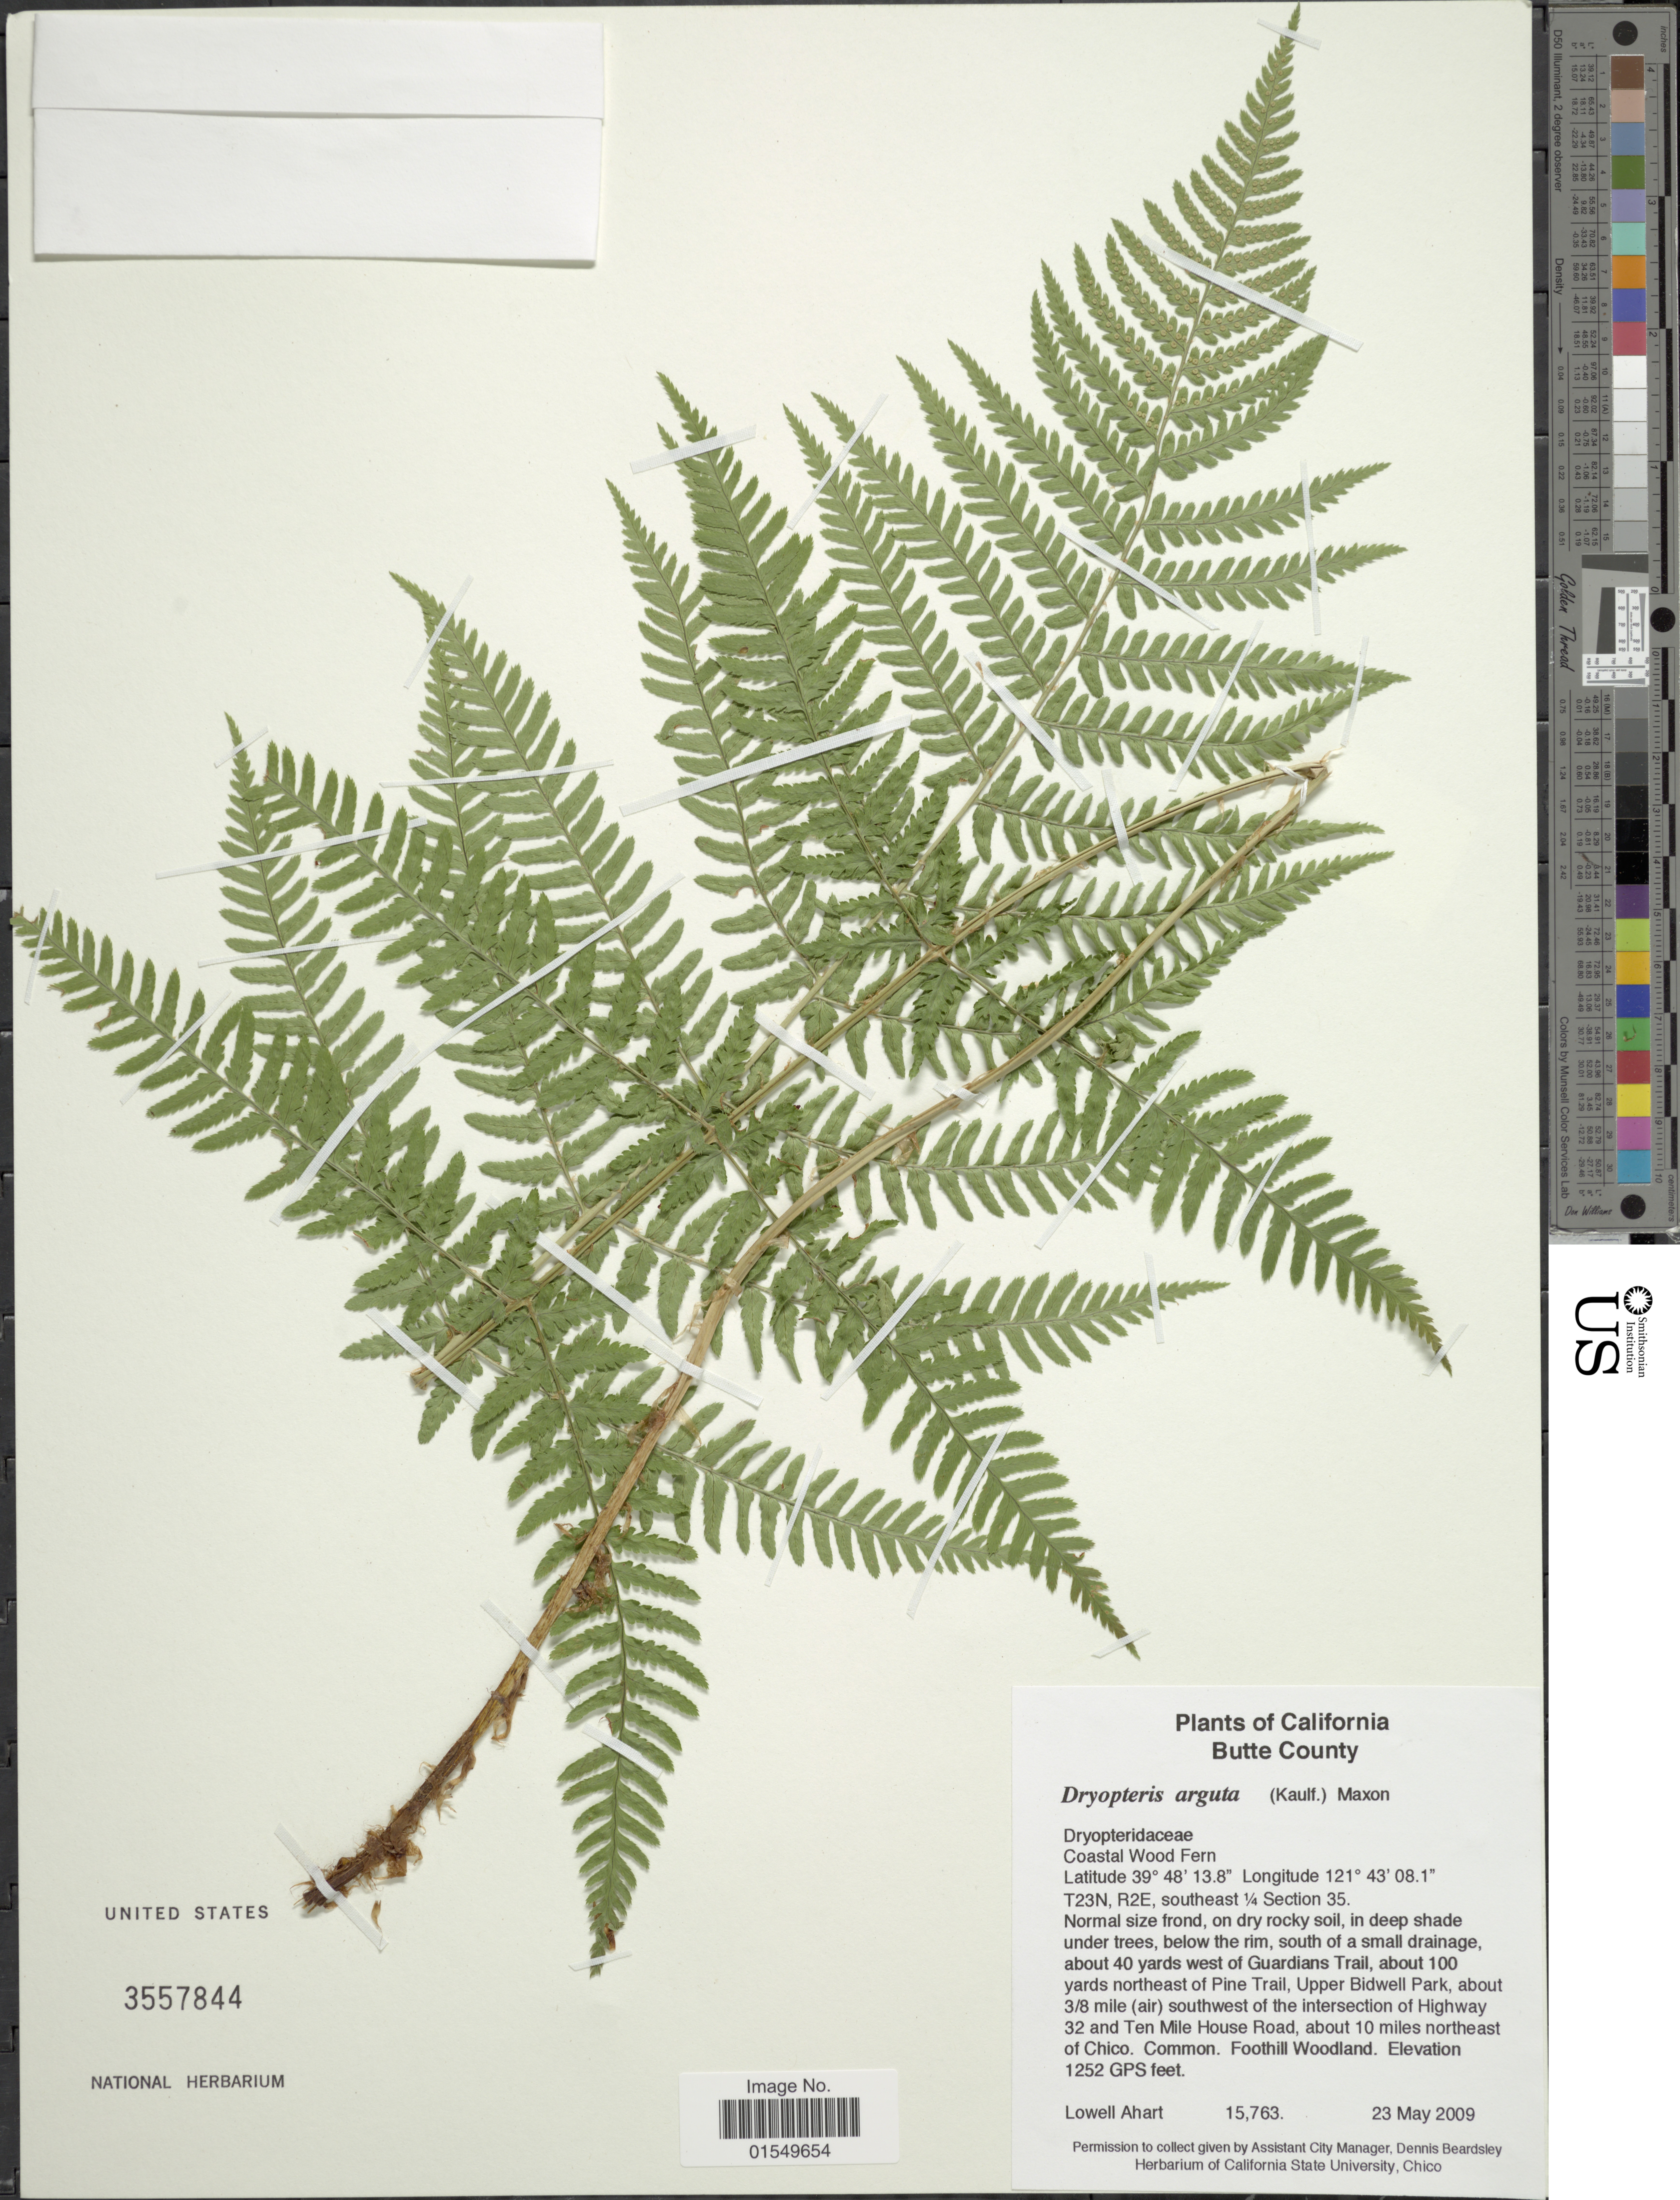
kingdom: Plantae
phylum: Tracheophyta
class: Polypodiopsida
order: Polypodiales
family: Dryopteridaceae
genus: Dryopteris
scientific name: Dryopteris arguta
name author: (Kaulf.) Maxon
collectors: L. Ahart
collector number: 15763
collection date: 2009-05-23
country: United States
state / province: California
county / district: Butte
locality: Butte County, Coastal Wood, T23N, R2E, southeast 1/4 Section 35, about 40 yeards west of Guardians Trail, about 100 yards northeast of Pine Trail, Upper Bidwell Park, about 3/8 mile (air) soutwest of the intersection of Highway 32 and Ten Mile House Road, about 10 miles northeast of Chico, Foothill Woodland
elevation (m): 382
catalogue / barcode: US 3557844